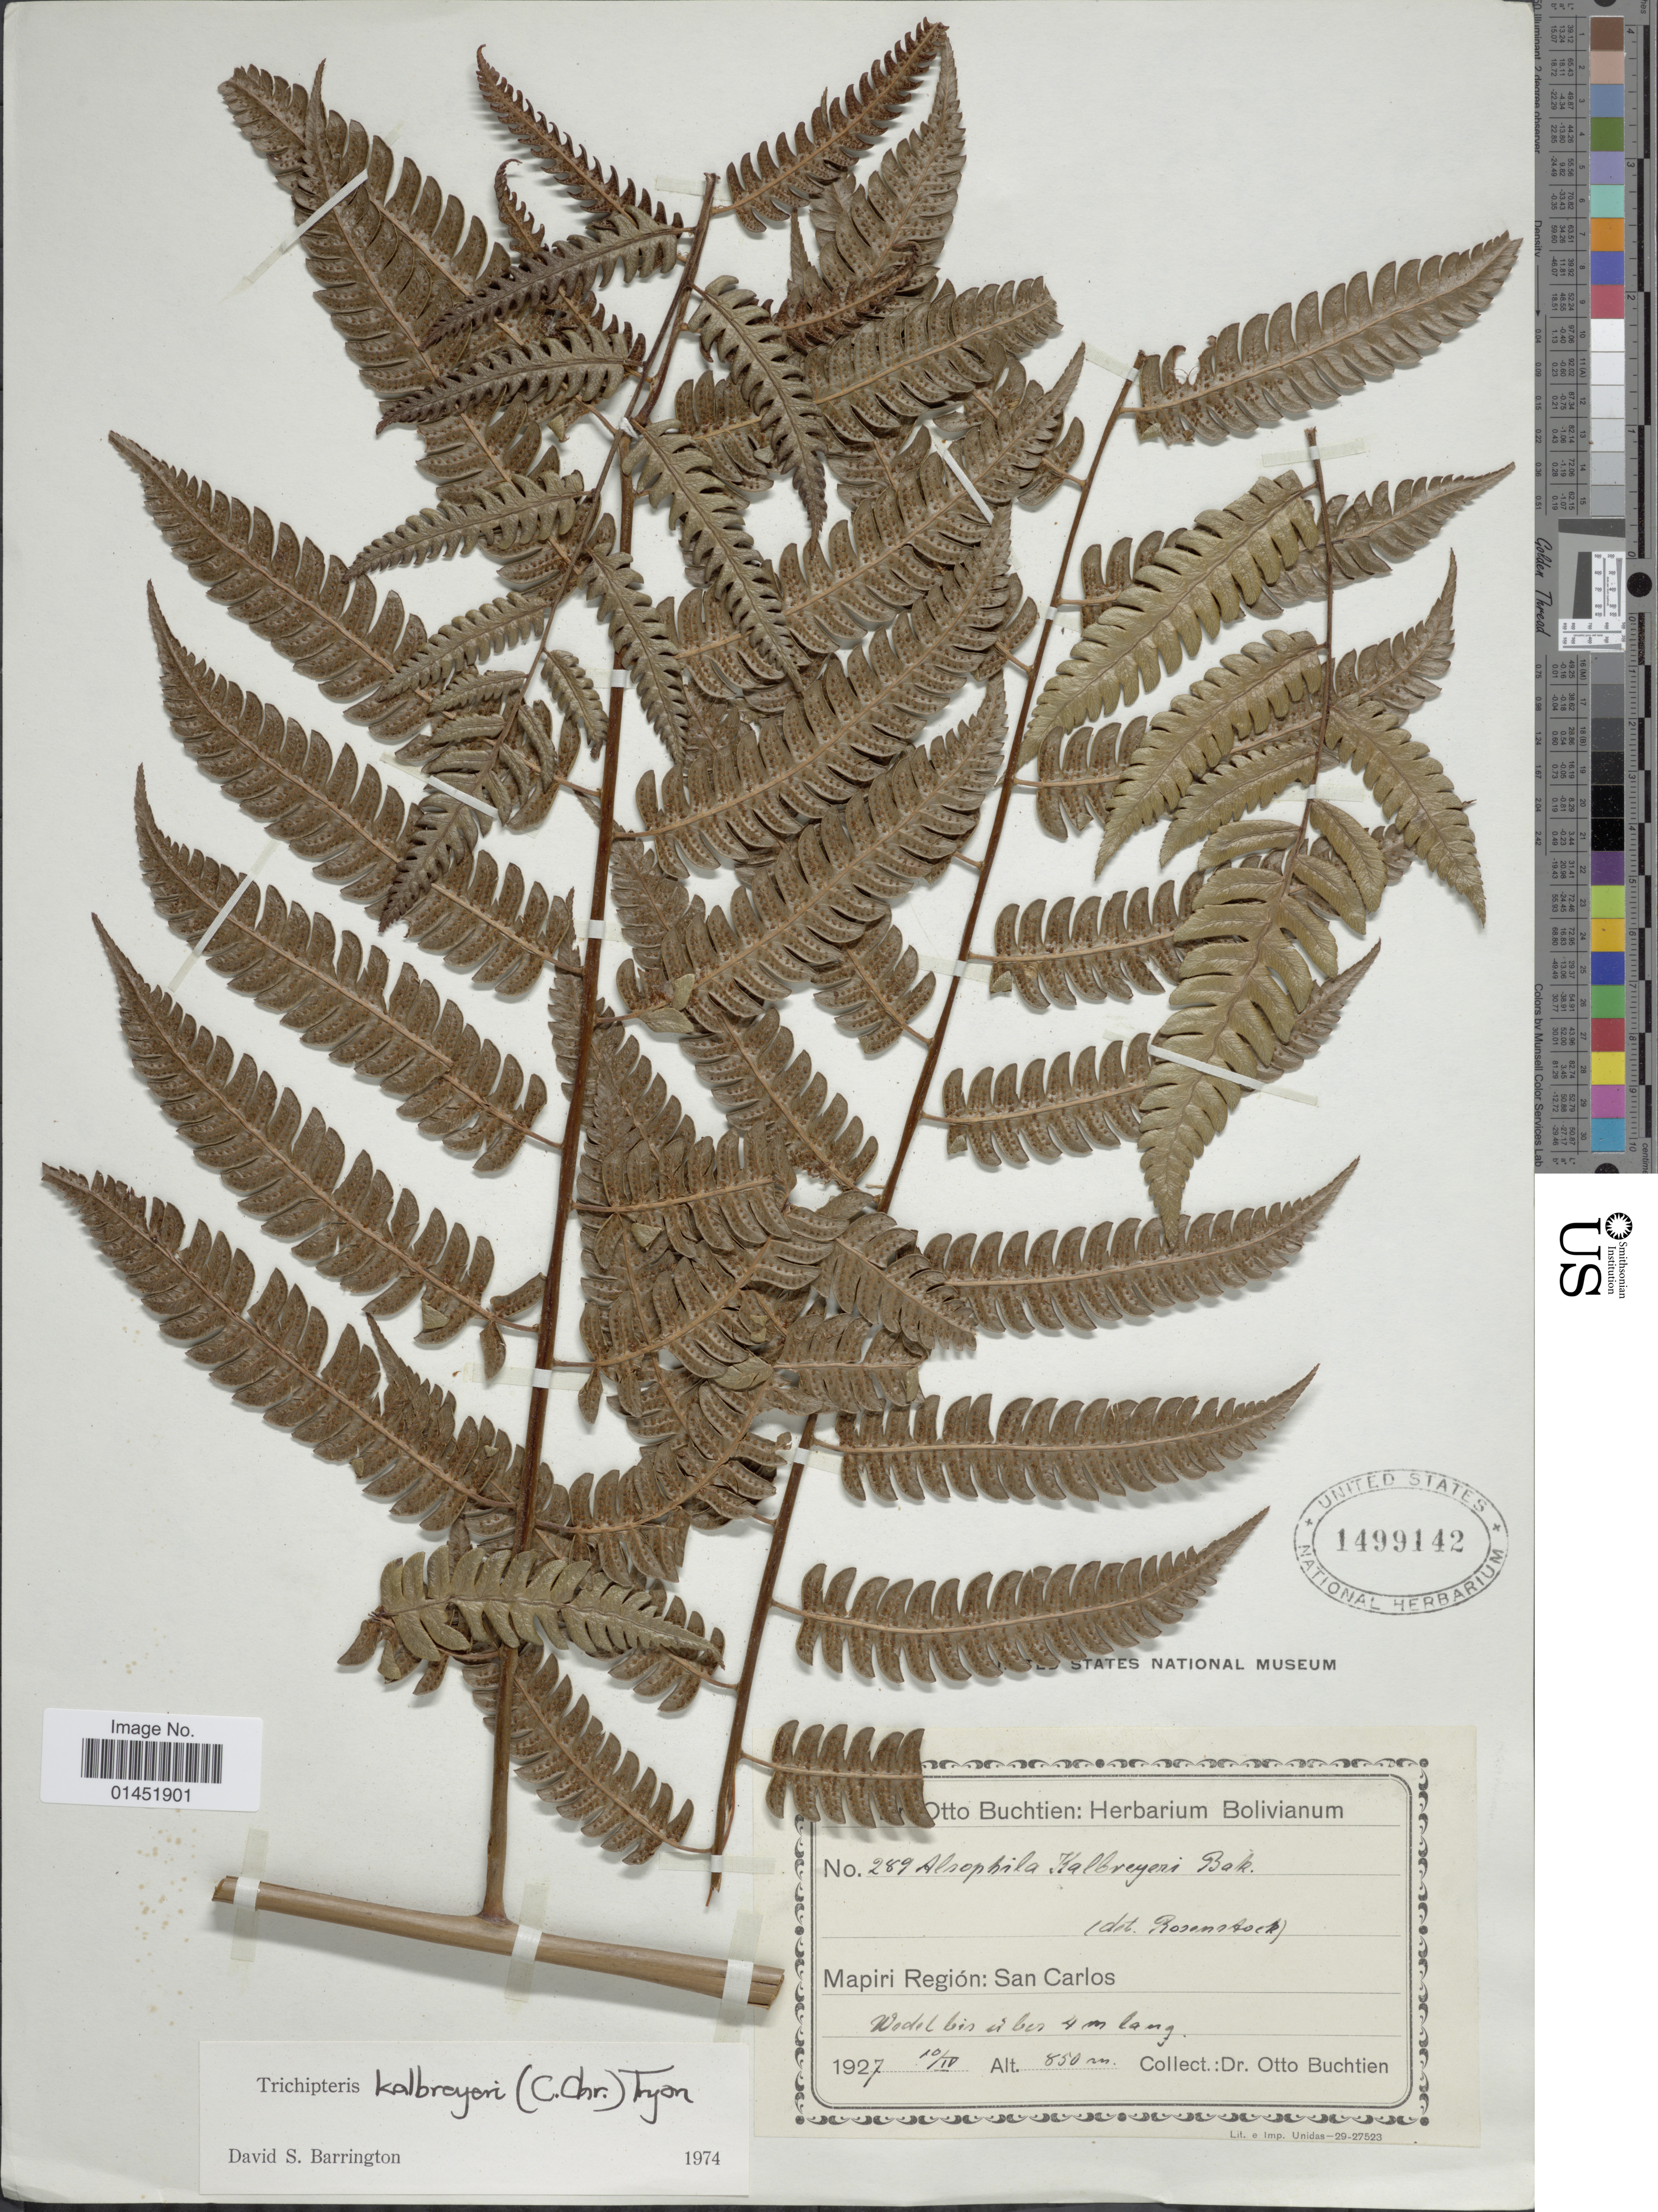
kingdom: Plantae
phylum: Tracheophyta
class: Polypodiopsida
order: Cyatheales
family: Cyatheaceae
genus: Cyathea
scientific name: Cyathea kalbreyeri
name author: (Baker) Domin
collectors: O. Buchtien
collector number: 289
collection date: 1927-04-10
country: Bolivia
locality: Mapiri Región: San Carlos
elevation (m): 850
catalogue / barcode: US 1499142